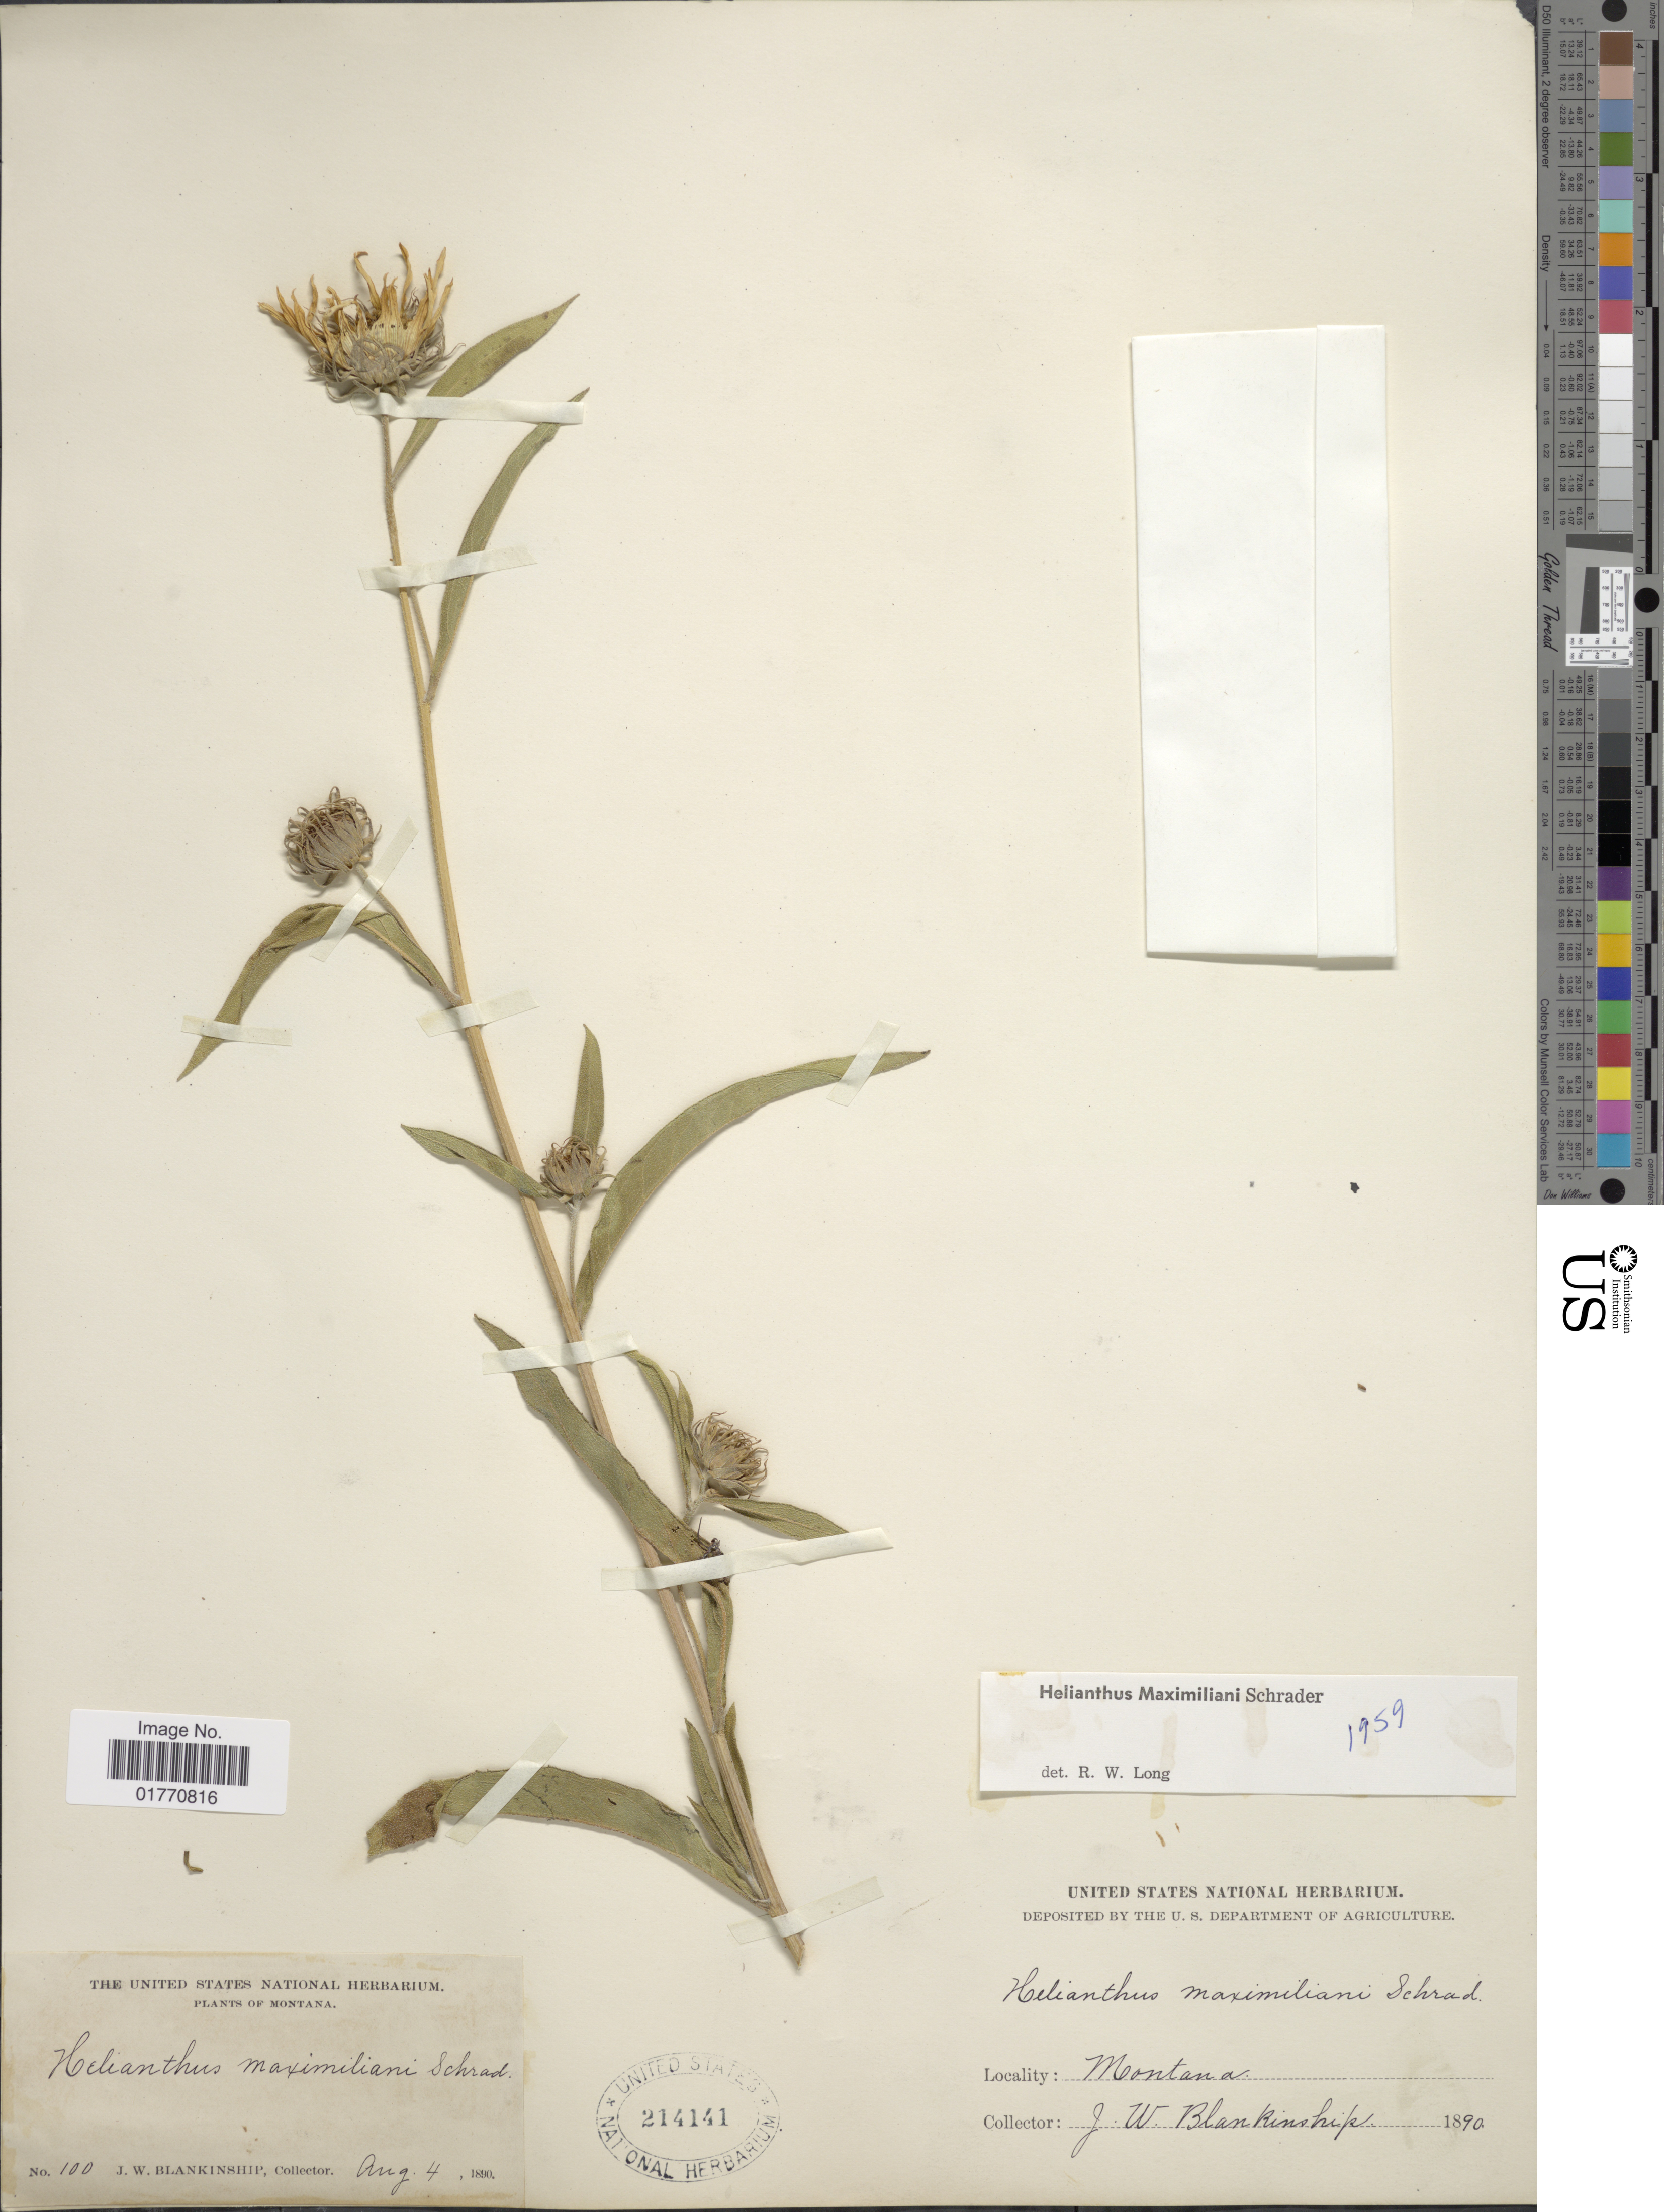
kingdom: Plantae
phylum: Tracheophyta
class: Magnoliopsida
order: Asterales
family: Asteraceae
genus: Helianthus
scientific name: Helianthus maximiliani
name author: Schrad.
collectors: J. W. Blankinship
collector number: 100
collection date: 1890-08-04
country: United States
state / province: Montana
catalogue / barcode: US 214141